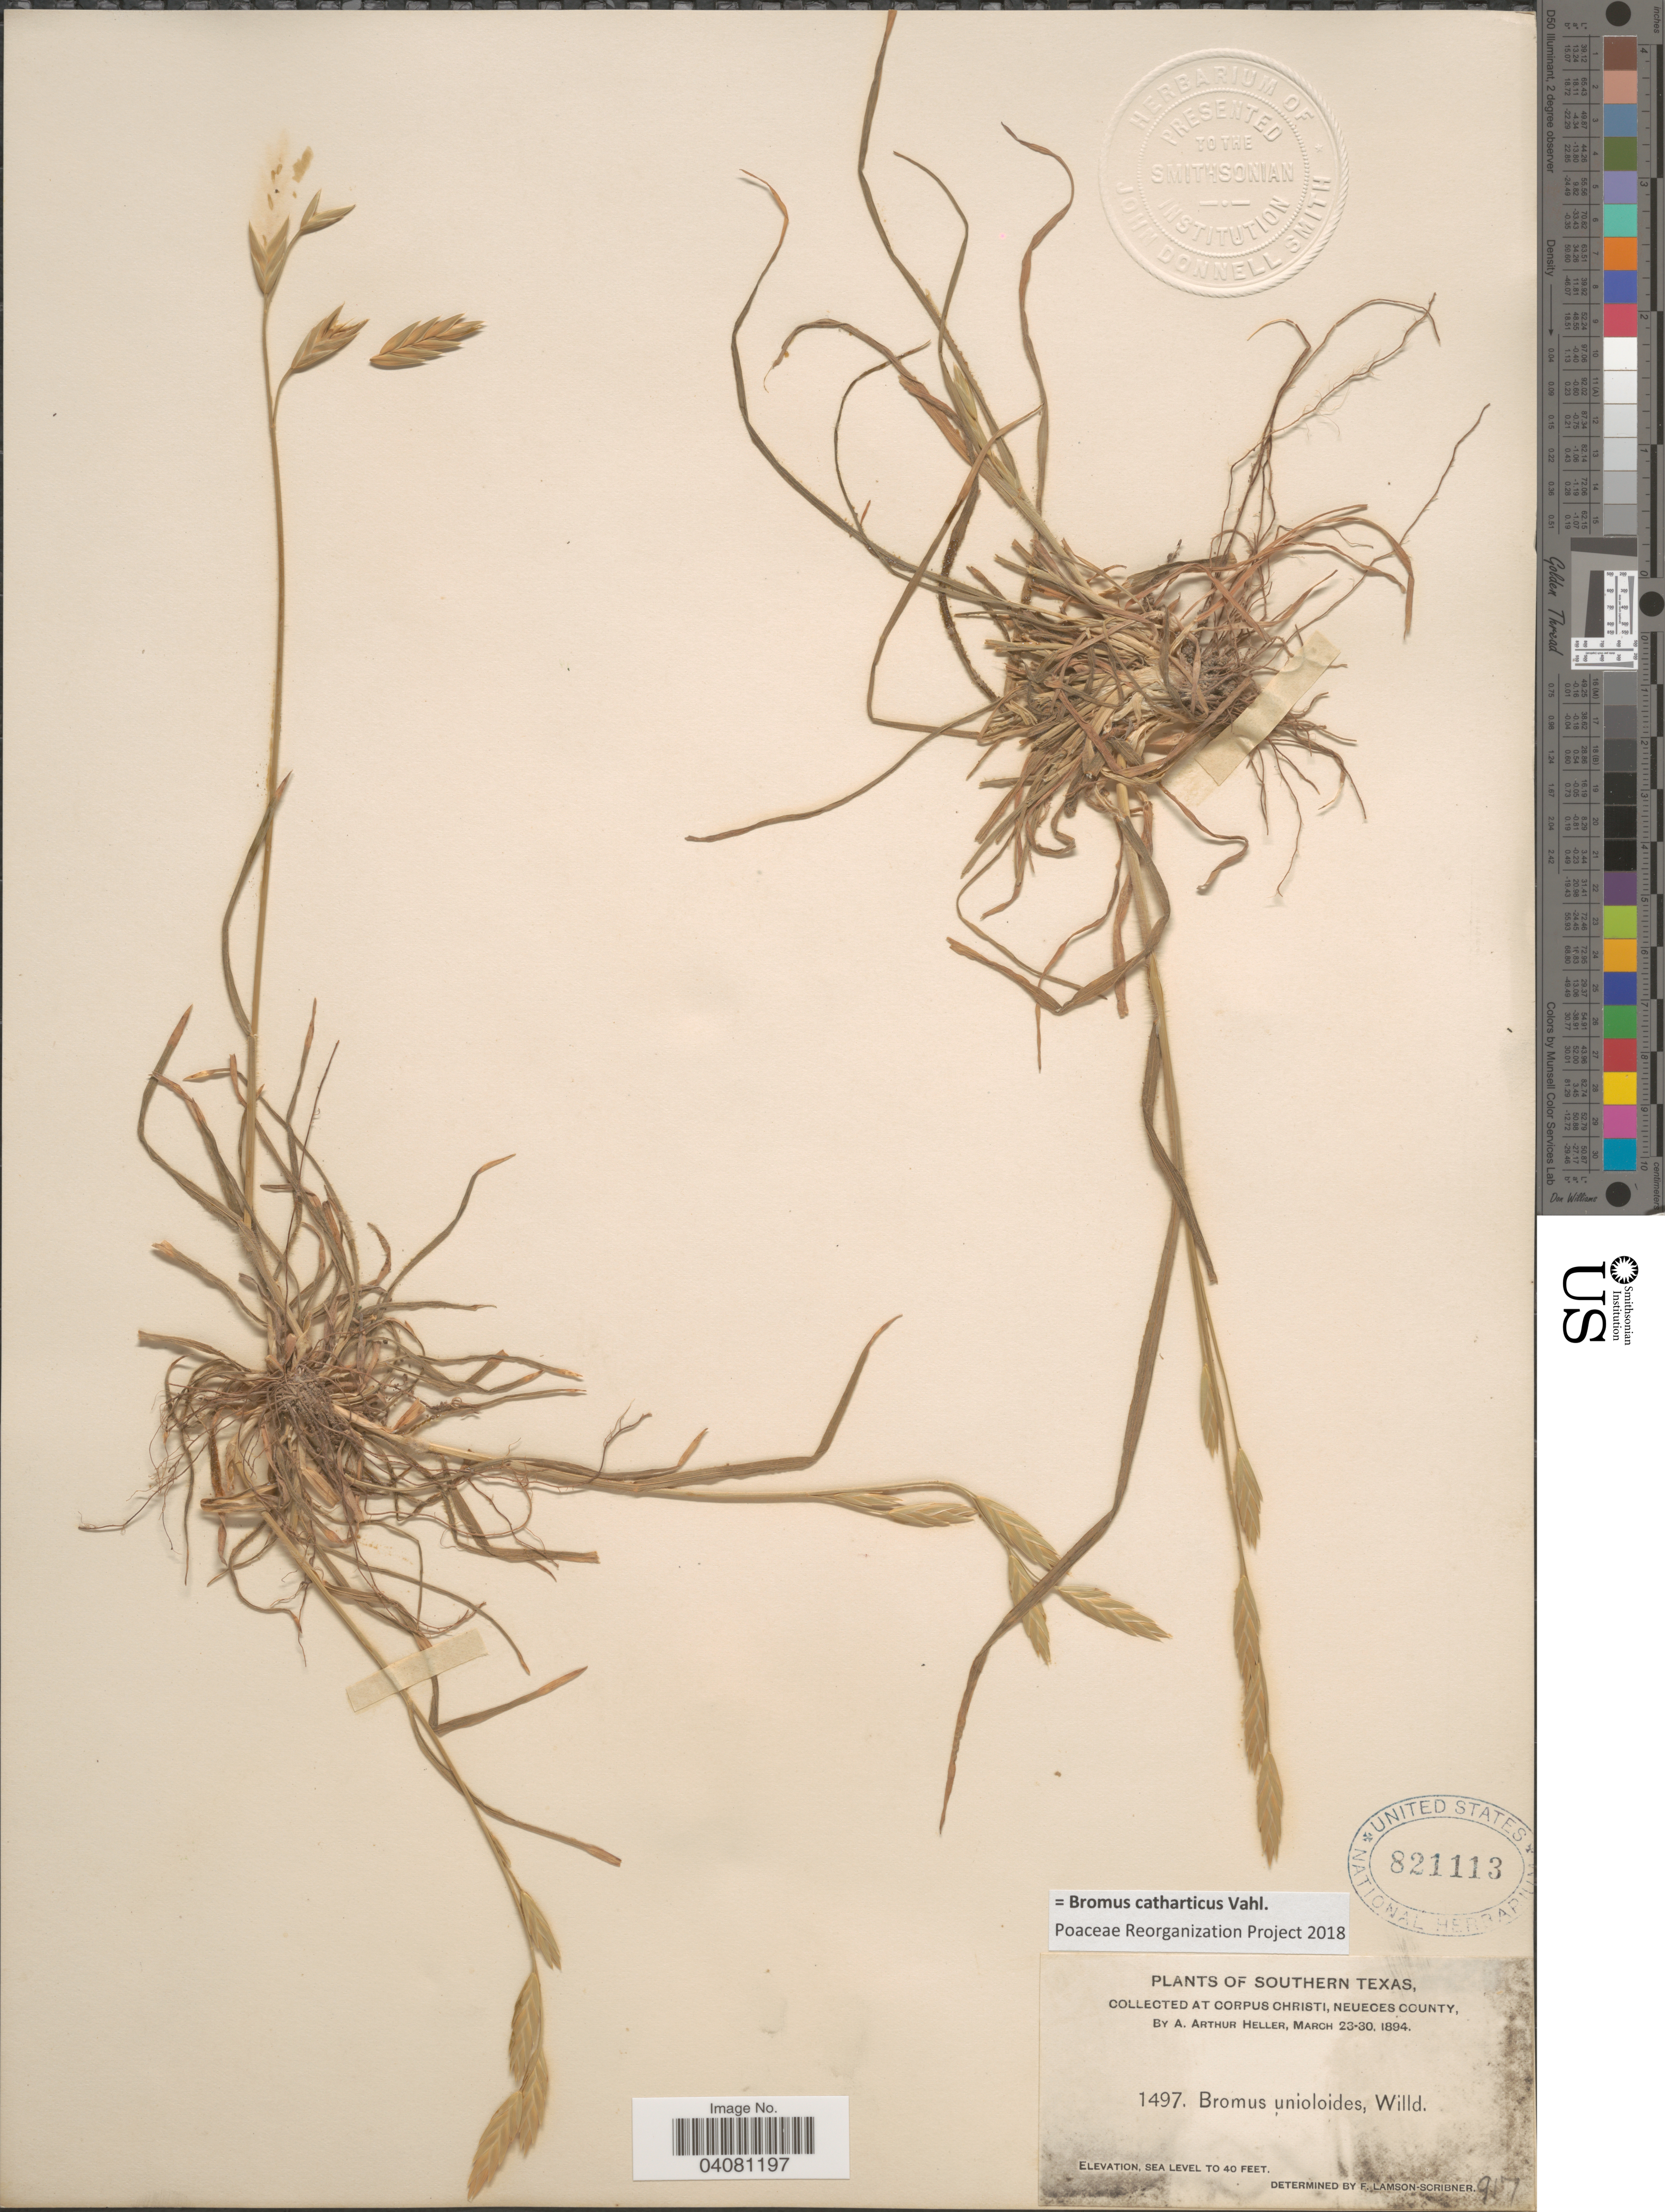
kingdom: Plantae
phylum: Tracheophyta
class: Liliopsida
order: Poales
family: Poaceae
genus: Bromus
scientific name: Bromus catharticus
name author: Vahl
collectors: A. A. Heller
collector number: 1497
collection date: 1894-03-23/1894-03-30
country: United States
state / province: Texas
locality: Southern Texas. At Corpus Chirsti, Neueces County.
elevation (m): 0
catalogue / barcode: US 821113